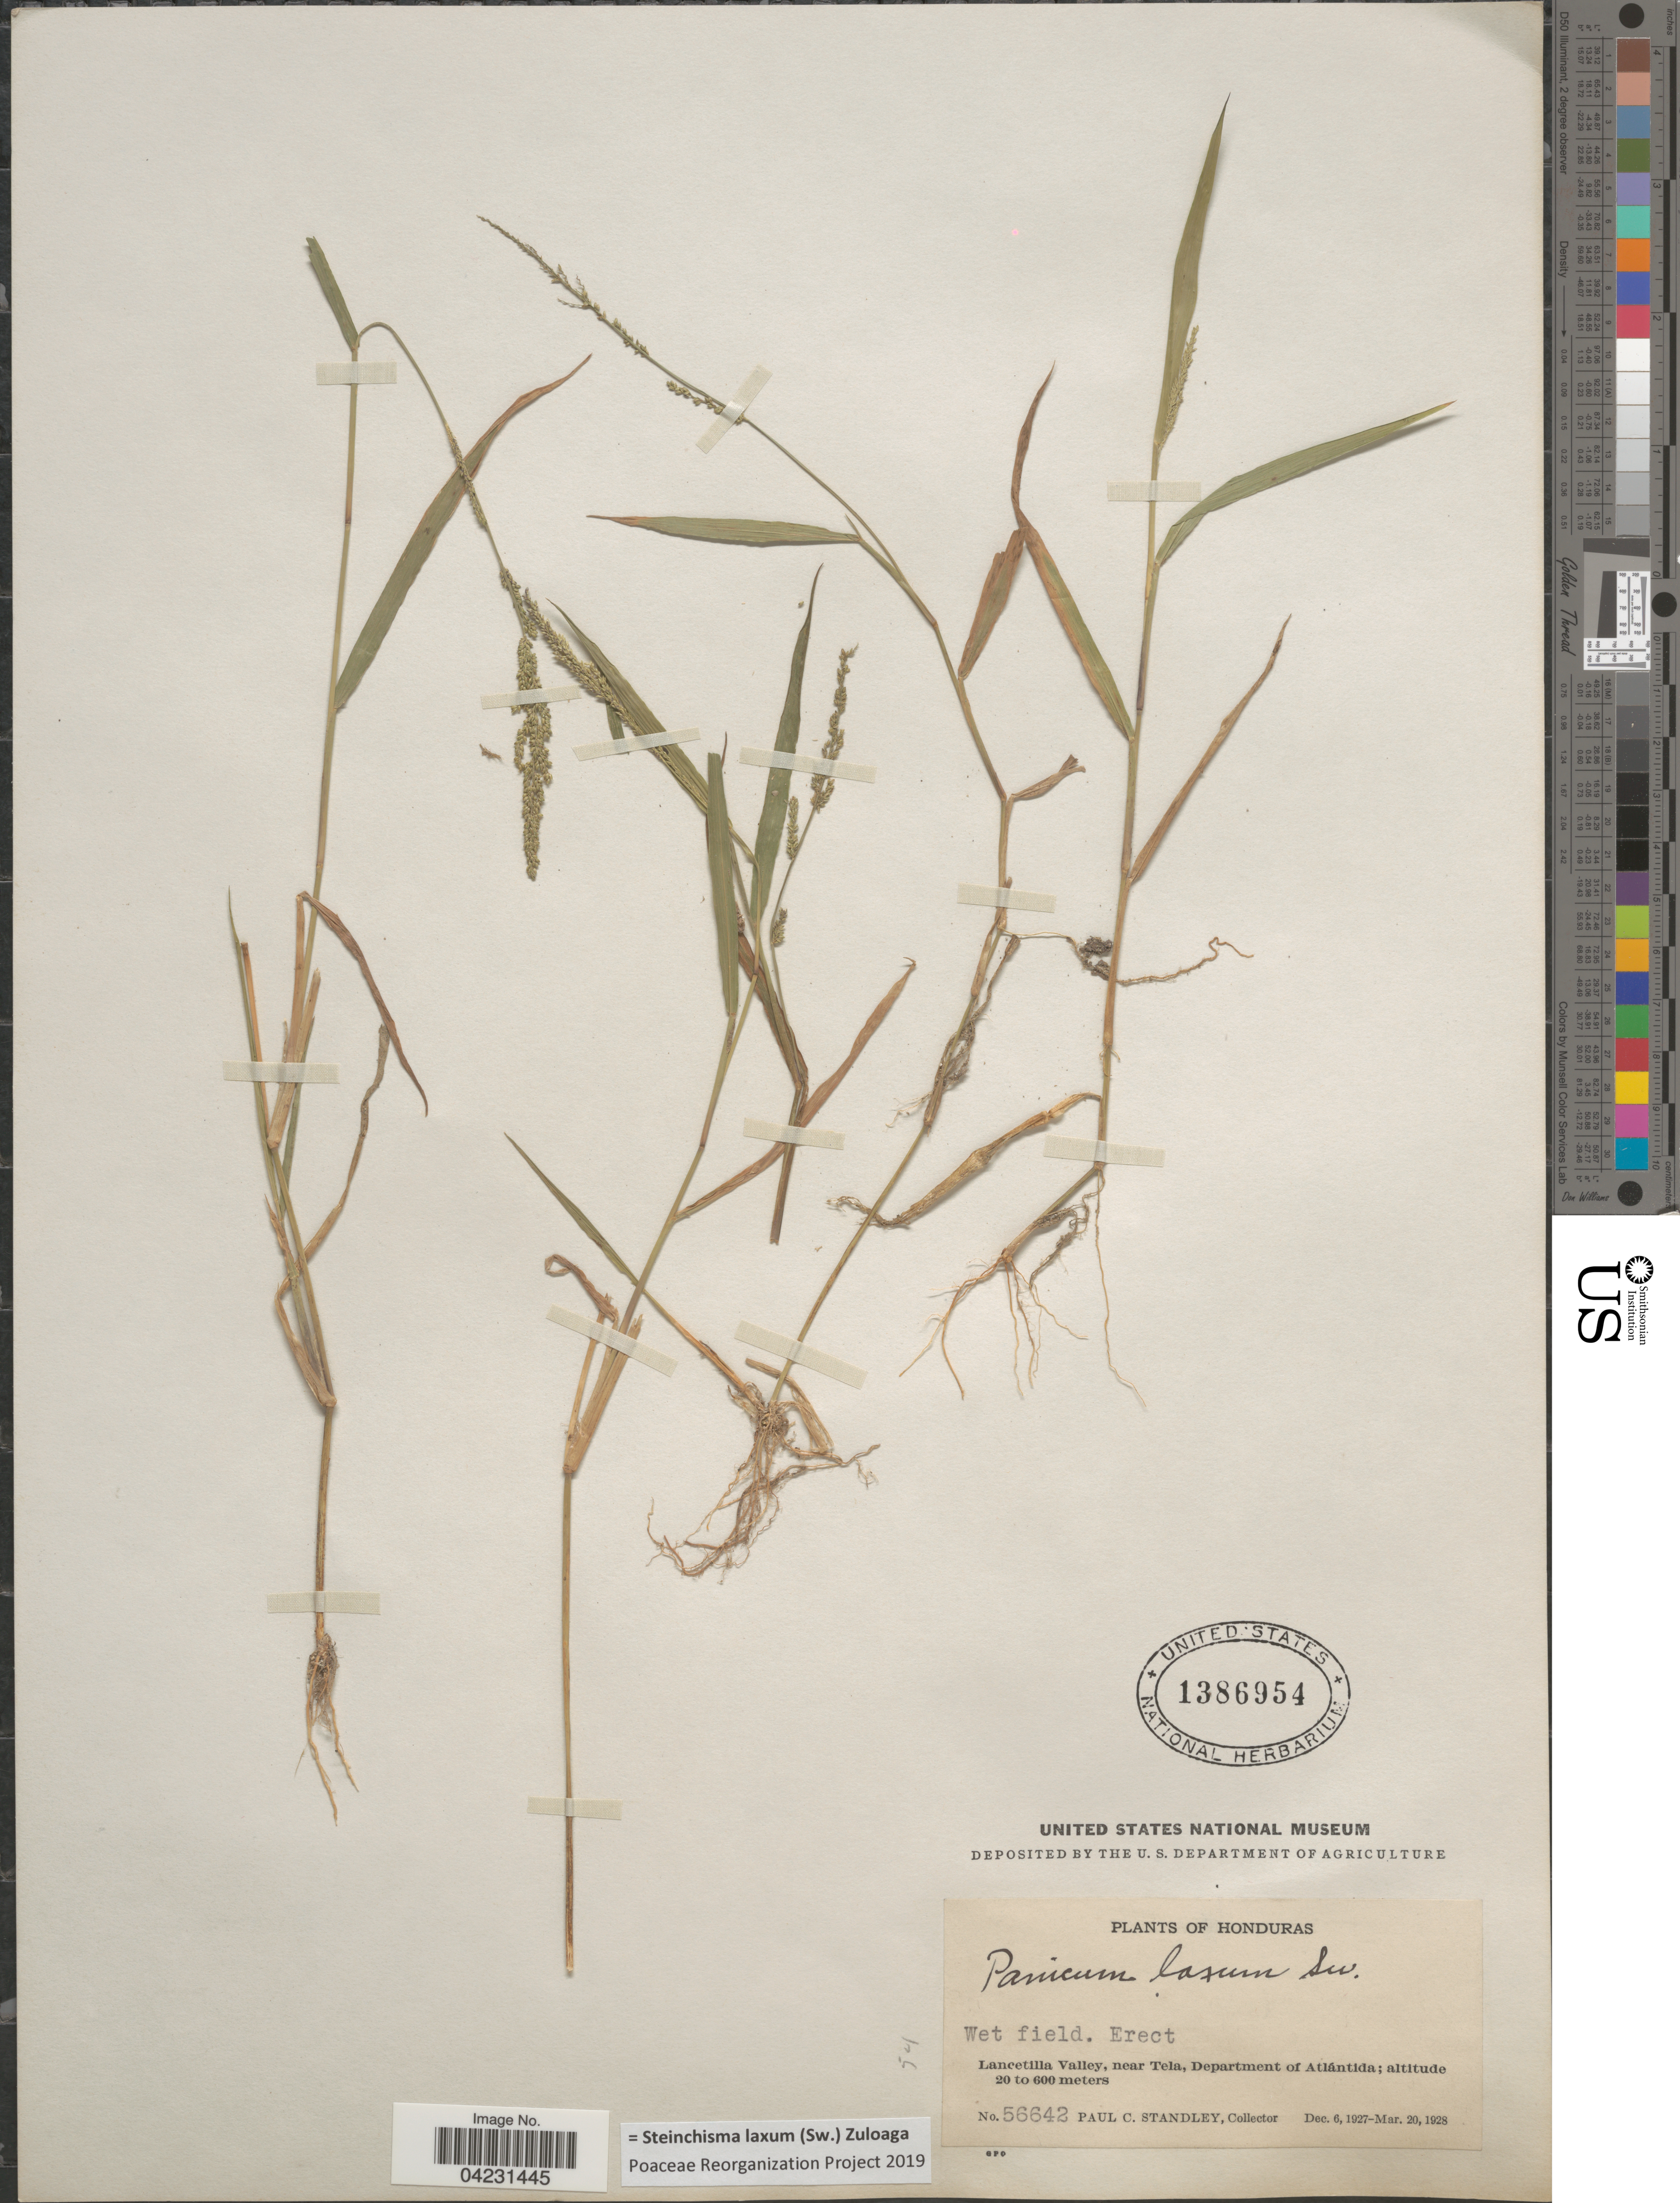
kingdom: Plantae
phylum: Tracheophyta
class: Liliopsida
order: Poales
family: Poaceae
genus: Steinchisma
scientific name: Steinchisma laxum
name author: (Sw.) Zuloaga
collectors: P. C. Standley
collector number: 56642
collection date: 1927-12-06/1928-03-20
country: Honduras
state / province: Atlantida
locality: Lancetilla Valley, near Tela, Department of Atlántida.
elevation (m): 20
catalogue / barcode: US 1386954